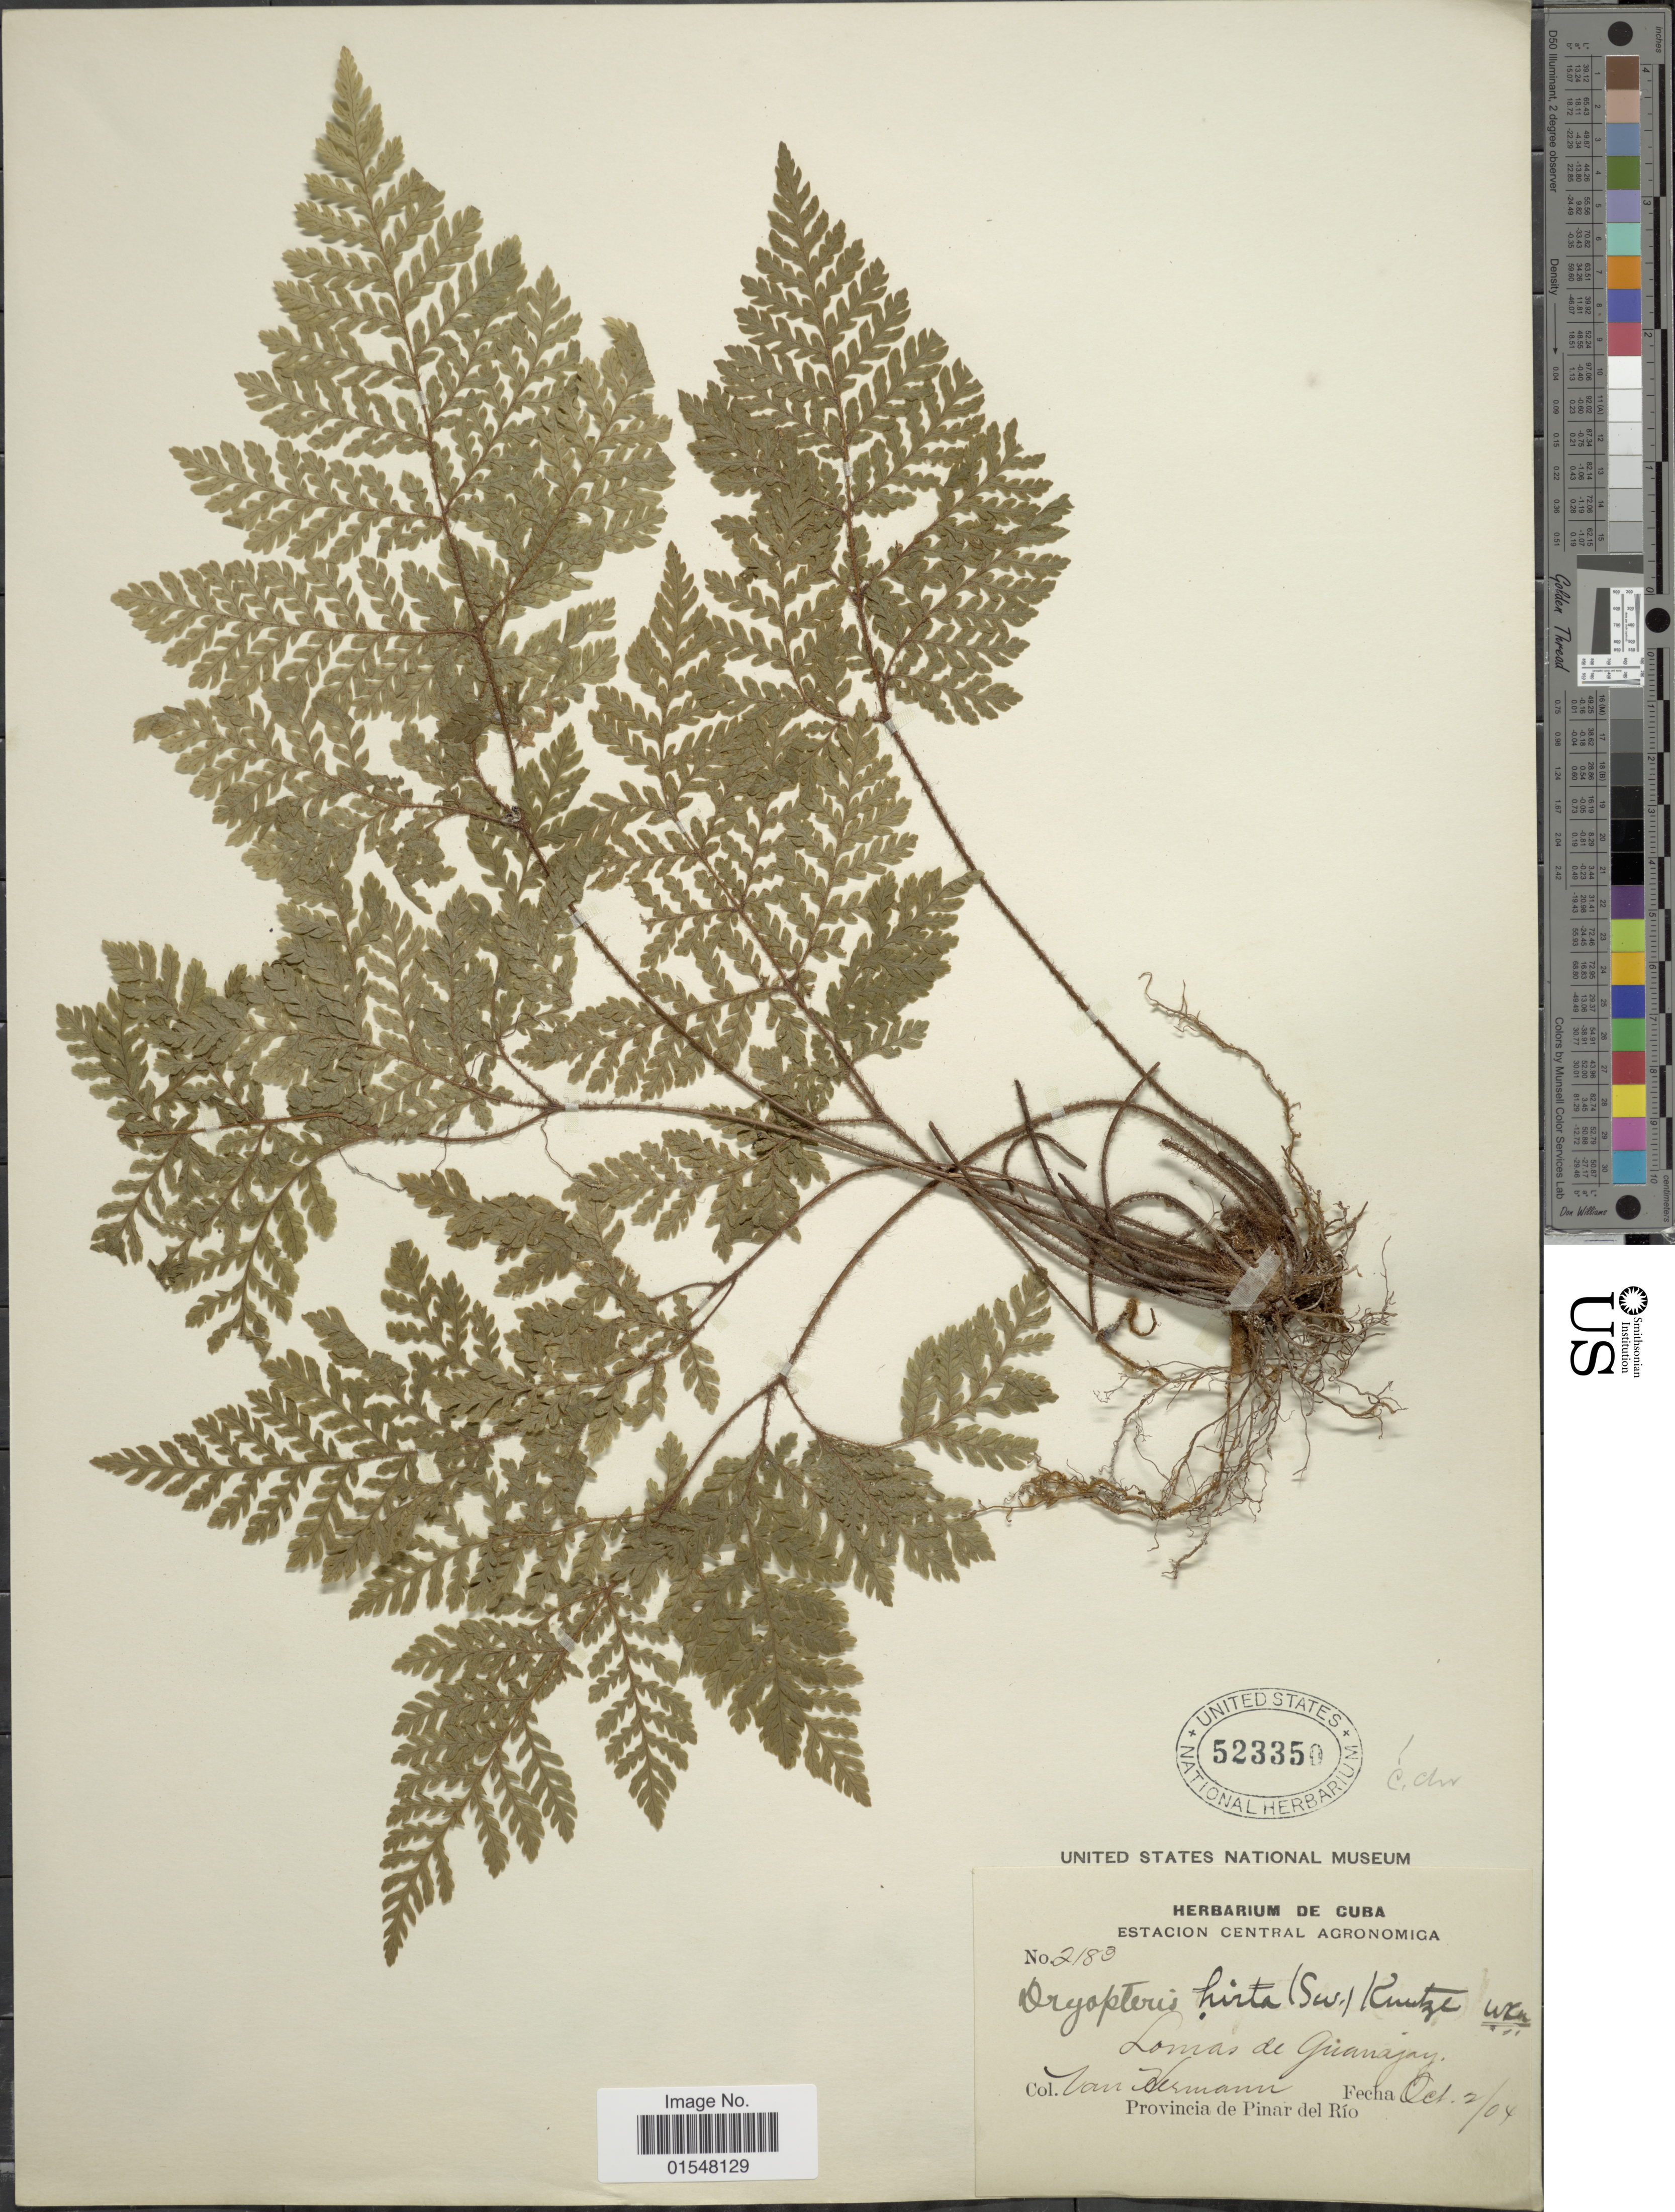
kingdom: Plantae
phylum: Tracheophyta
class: Polypodiopsida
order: Polypodiales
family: Dryopteridaceae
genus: Ctenitis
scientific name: Ctenitis hirta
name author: (Sw.) Ching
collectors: Van Hermann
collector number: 2183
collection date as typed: Transcribed d/m/y: 2/10/4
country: Cuba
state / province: Pinar del Río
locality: Estacion Central Agronomiga, lomas de Guanajay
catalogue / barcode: US 523350